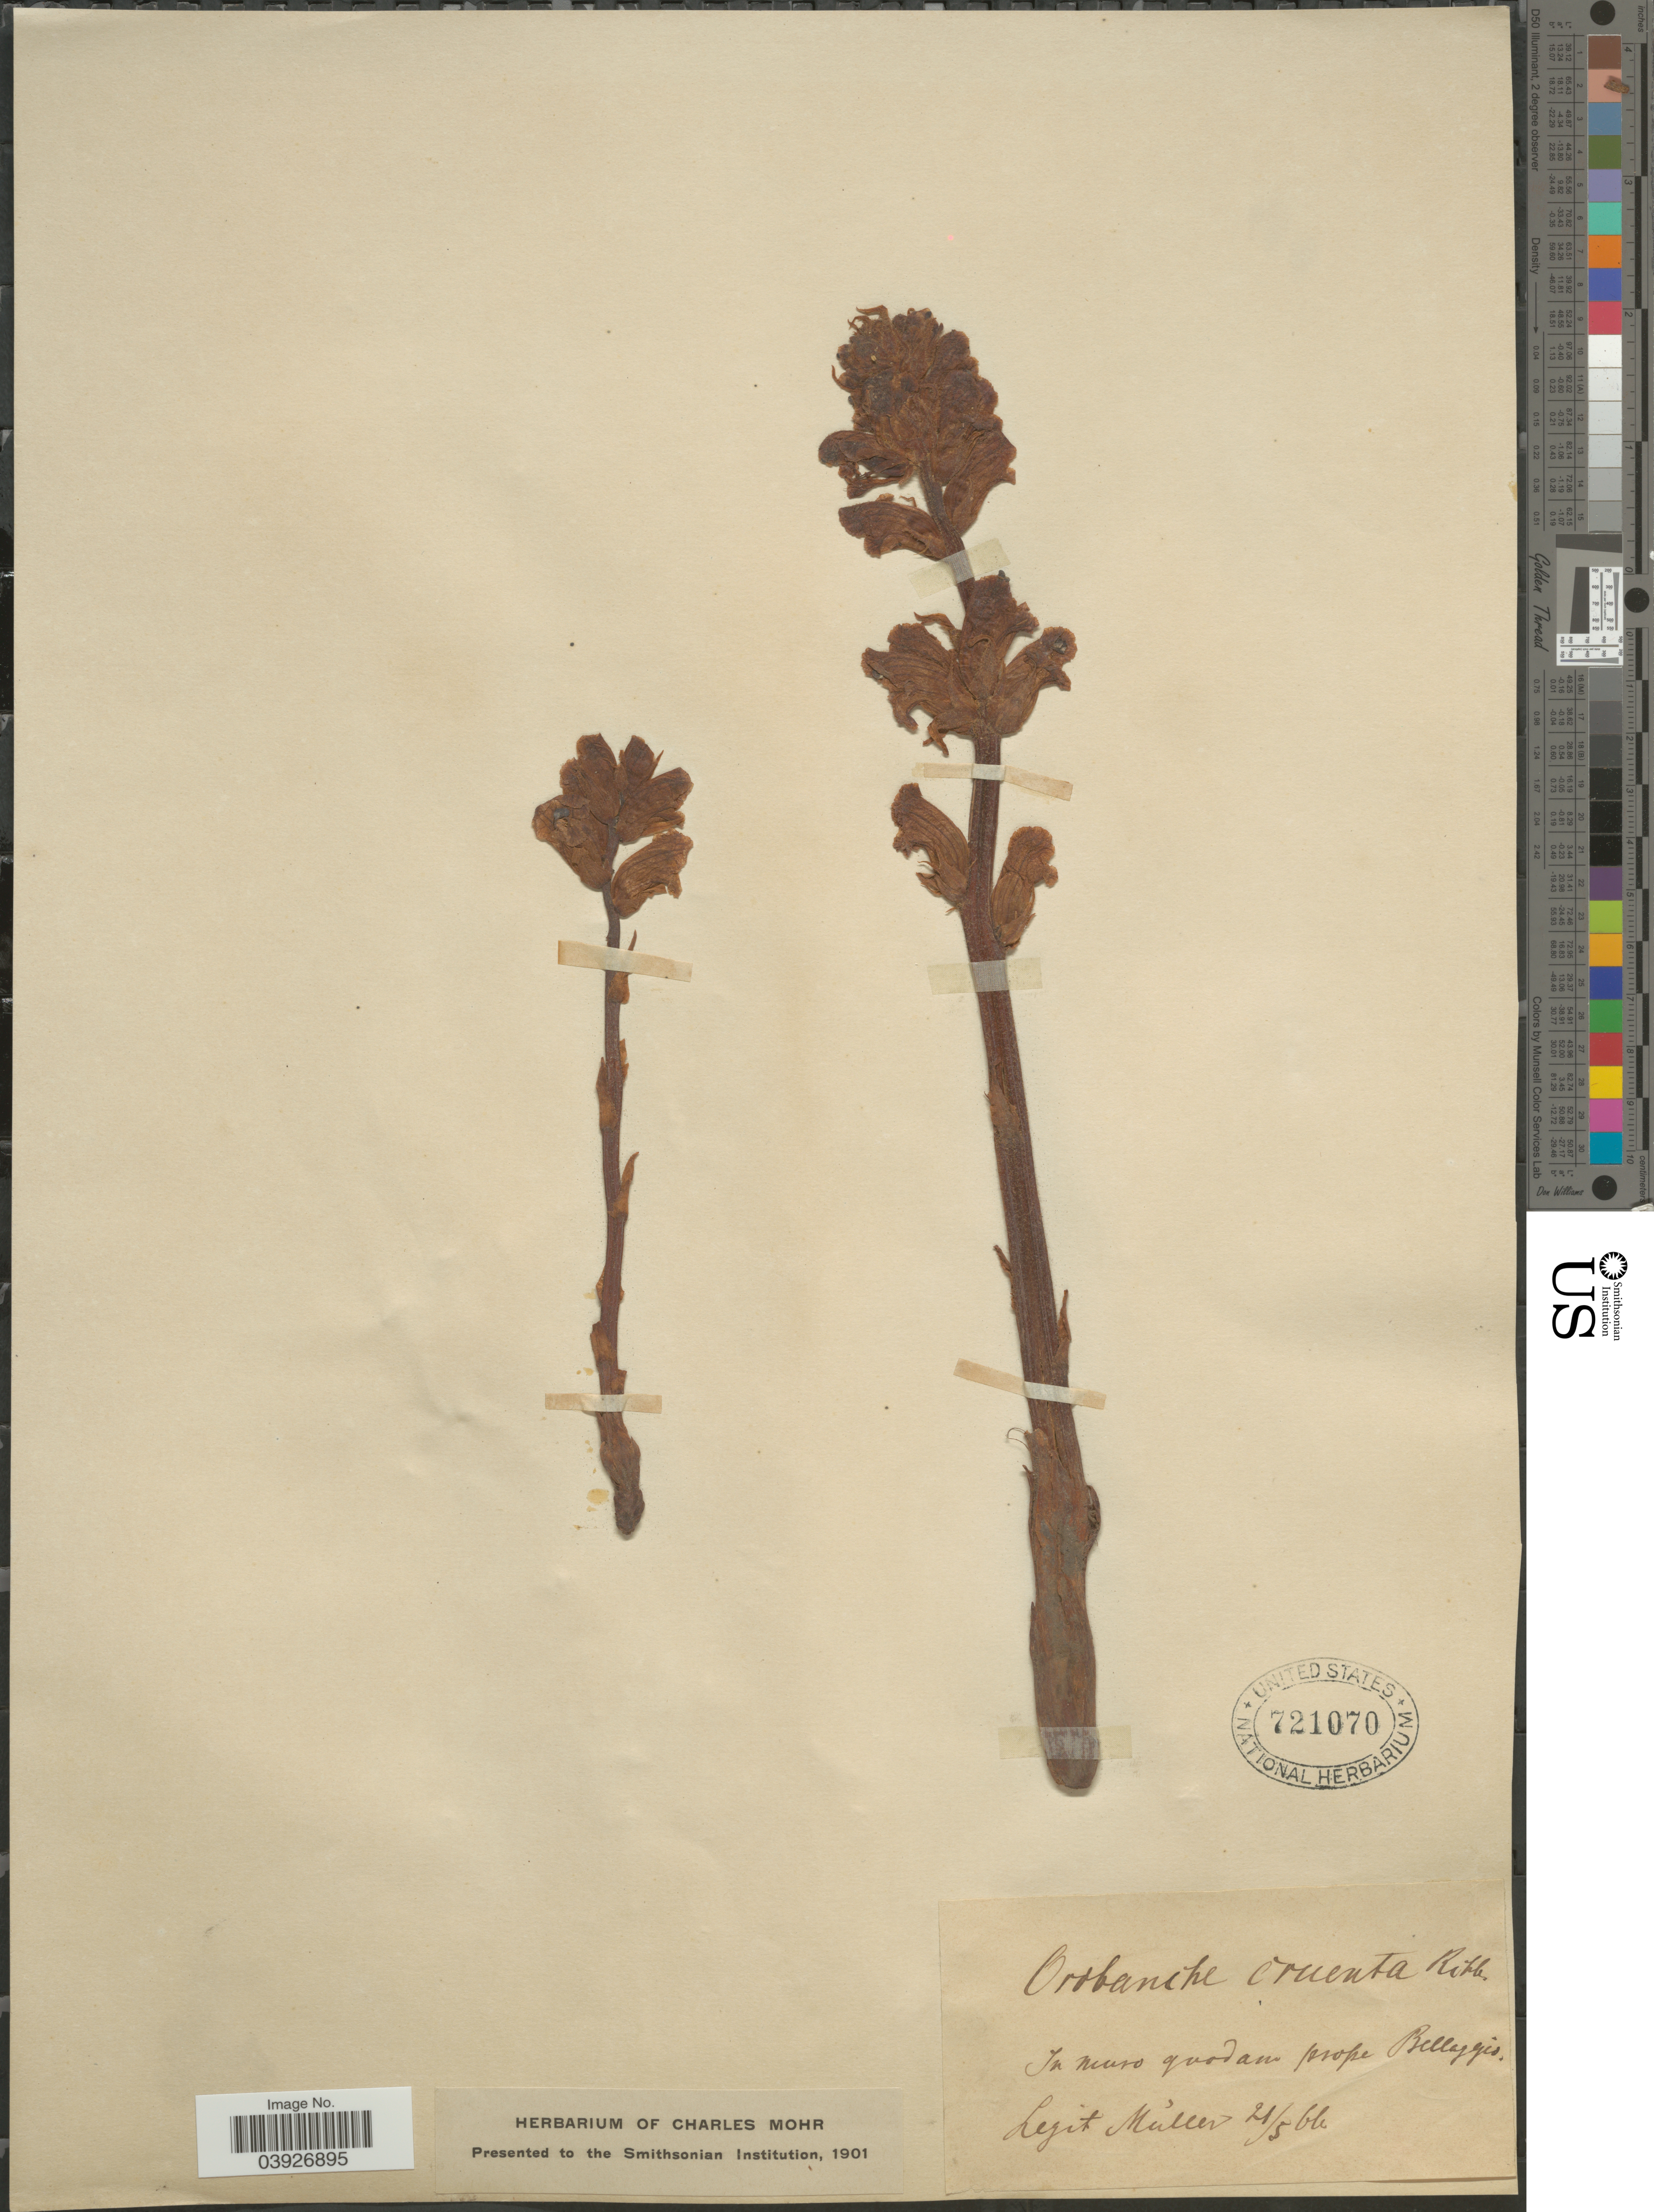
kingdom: Plantae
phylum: Tracheophyta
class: Magnoliopsida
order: Lamiales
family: Orobanchaceae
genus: Orobanche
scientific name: Orobanche cruenta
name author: Bertol.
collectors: -- Müller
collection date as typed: Transcribed d/m/y: 21/5/66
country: Italy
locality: In muro quodam prope Bellaggio.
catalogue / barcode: US 721070